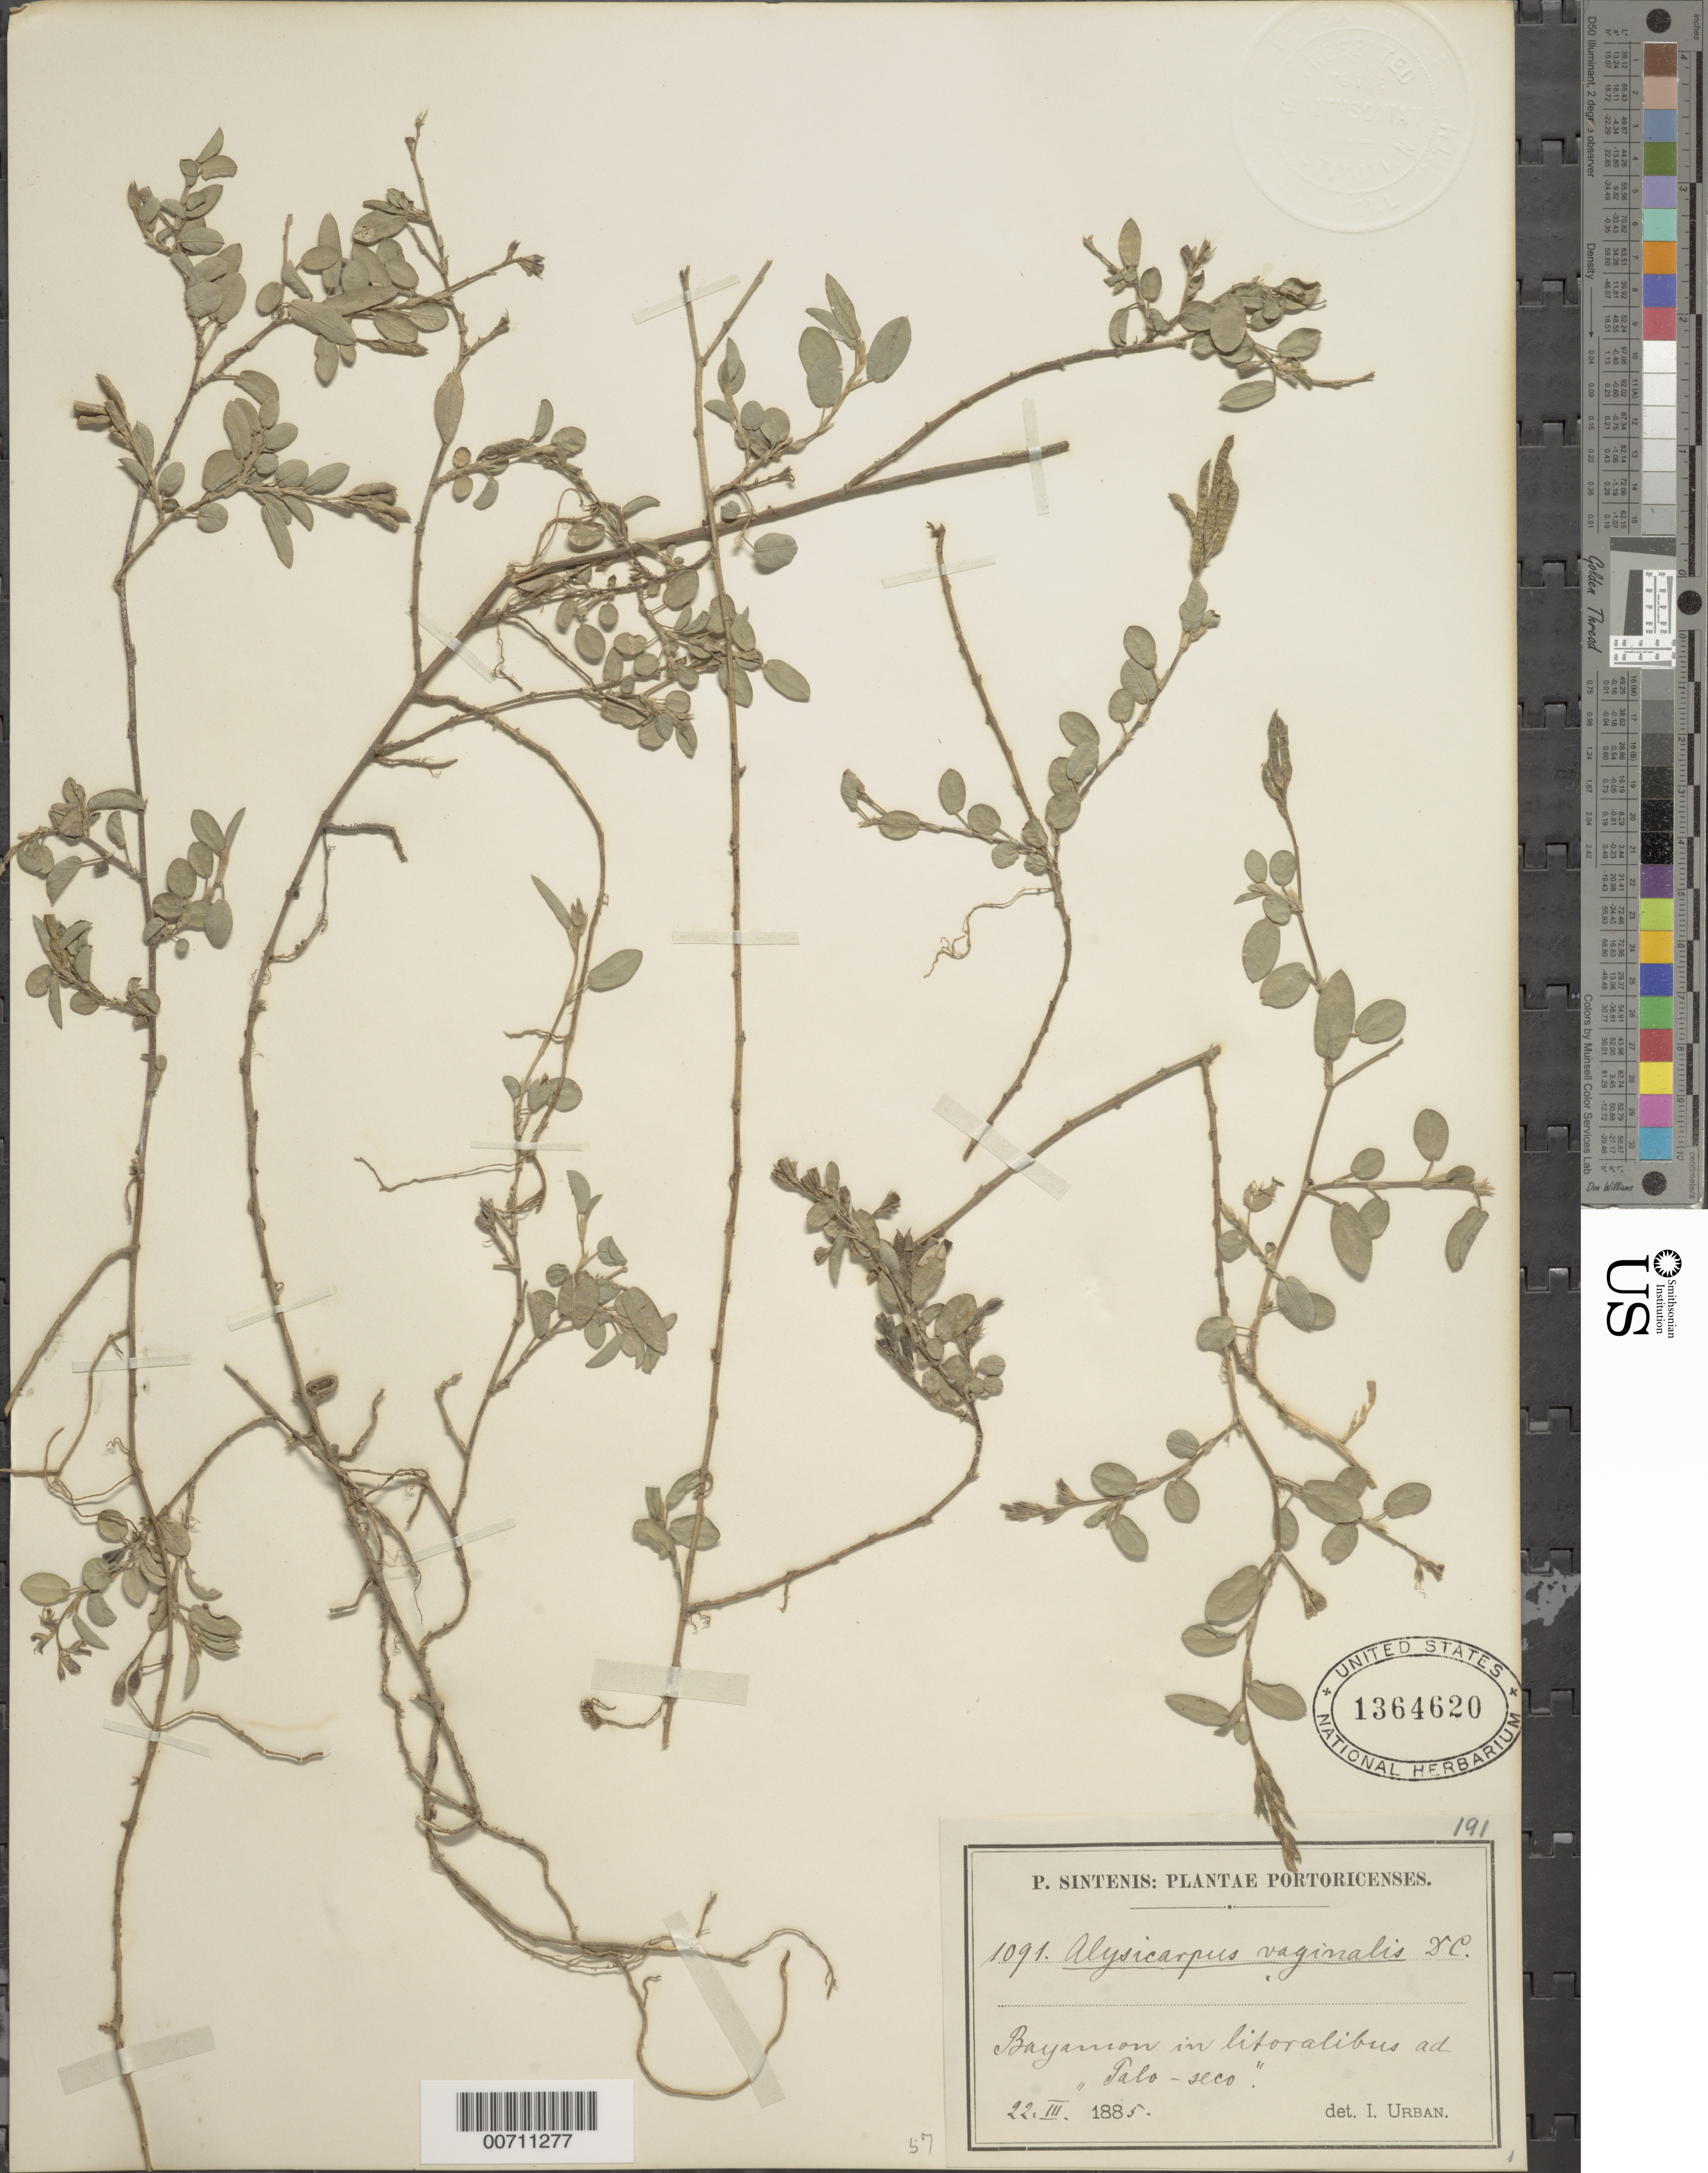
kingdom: Plantae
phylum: Tracheophyta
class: Magnoliopsida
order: Fabales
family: Fabaceae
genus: Alysicarpus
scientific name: Alysicarpus vaginalis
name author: (L.) DC.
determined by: Urban, Ignatz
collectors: P. Sintenis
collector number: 1091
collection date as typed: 22 Mar 1885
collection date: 1885-03-22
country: Puerto Rico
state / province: Bayamon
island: Greater Antilles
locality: In litoralibus ad "Palo-seco"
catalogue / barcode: US 1364620